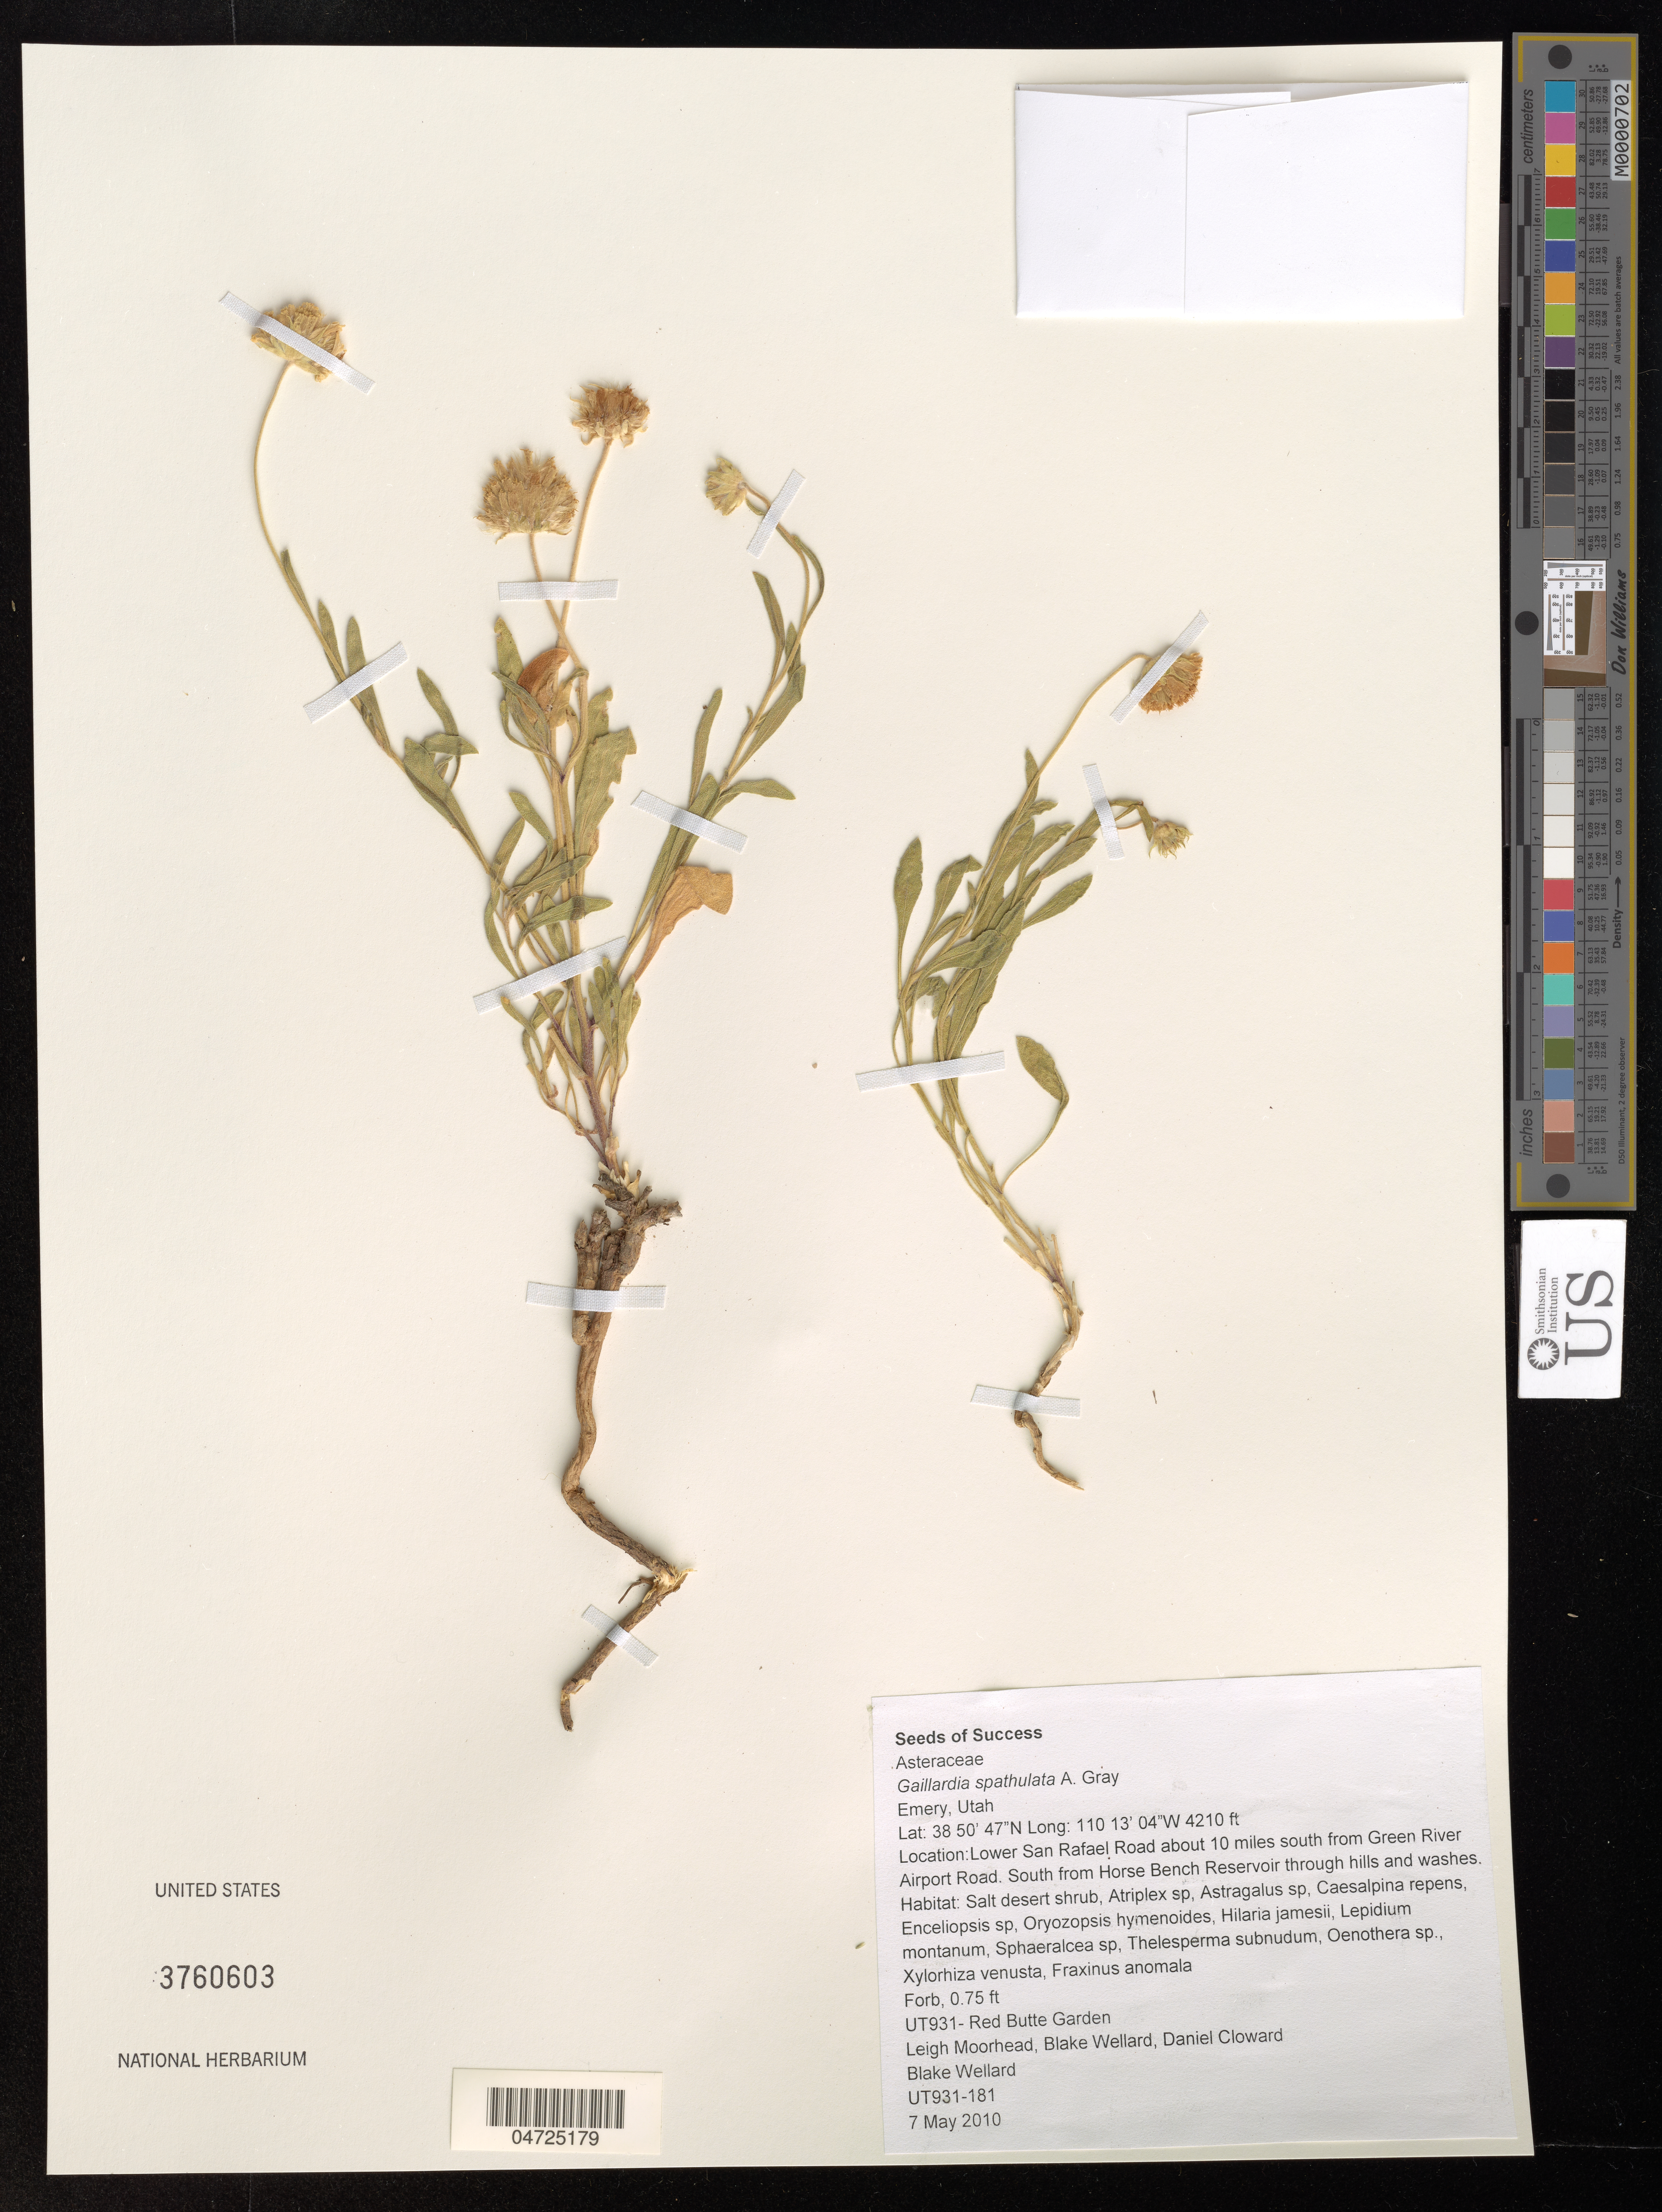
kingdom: Plantae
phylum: Tracheophyta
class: Magnoliopsida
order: Asterales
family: Asteraceae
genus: Gaillardia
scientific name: Gaillardia spathulata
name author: A. Gray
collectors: L. Moorhead, B. Wellard & D. Cloward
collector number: UT931-181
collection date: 2010-05-07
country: United States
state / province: Utah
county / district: Emery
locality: Emery. Lower San Rafael Road about 10 miles south from Green River Airport Road. South from Horse Bench Reservoir through hills and washes. UT931-Red Butte Garden.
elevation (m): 1283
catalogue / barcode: US 3760603